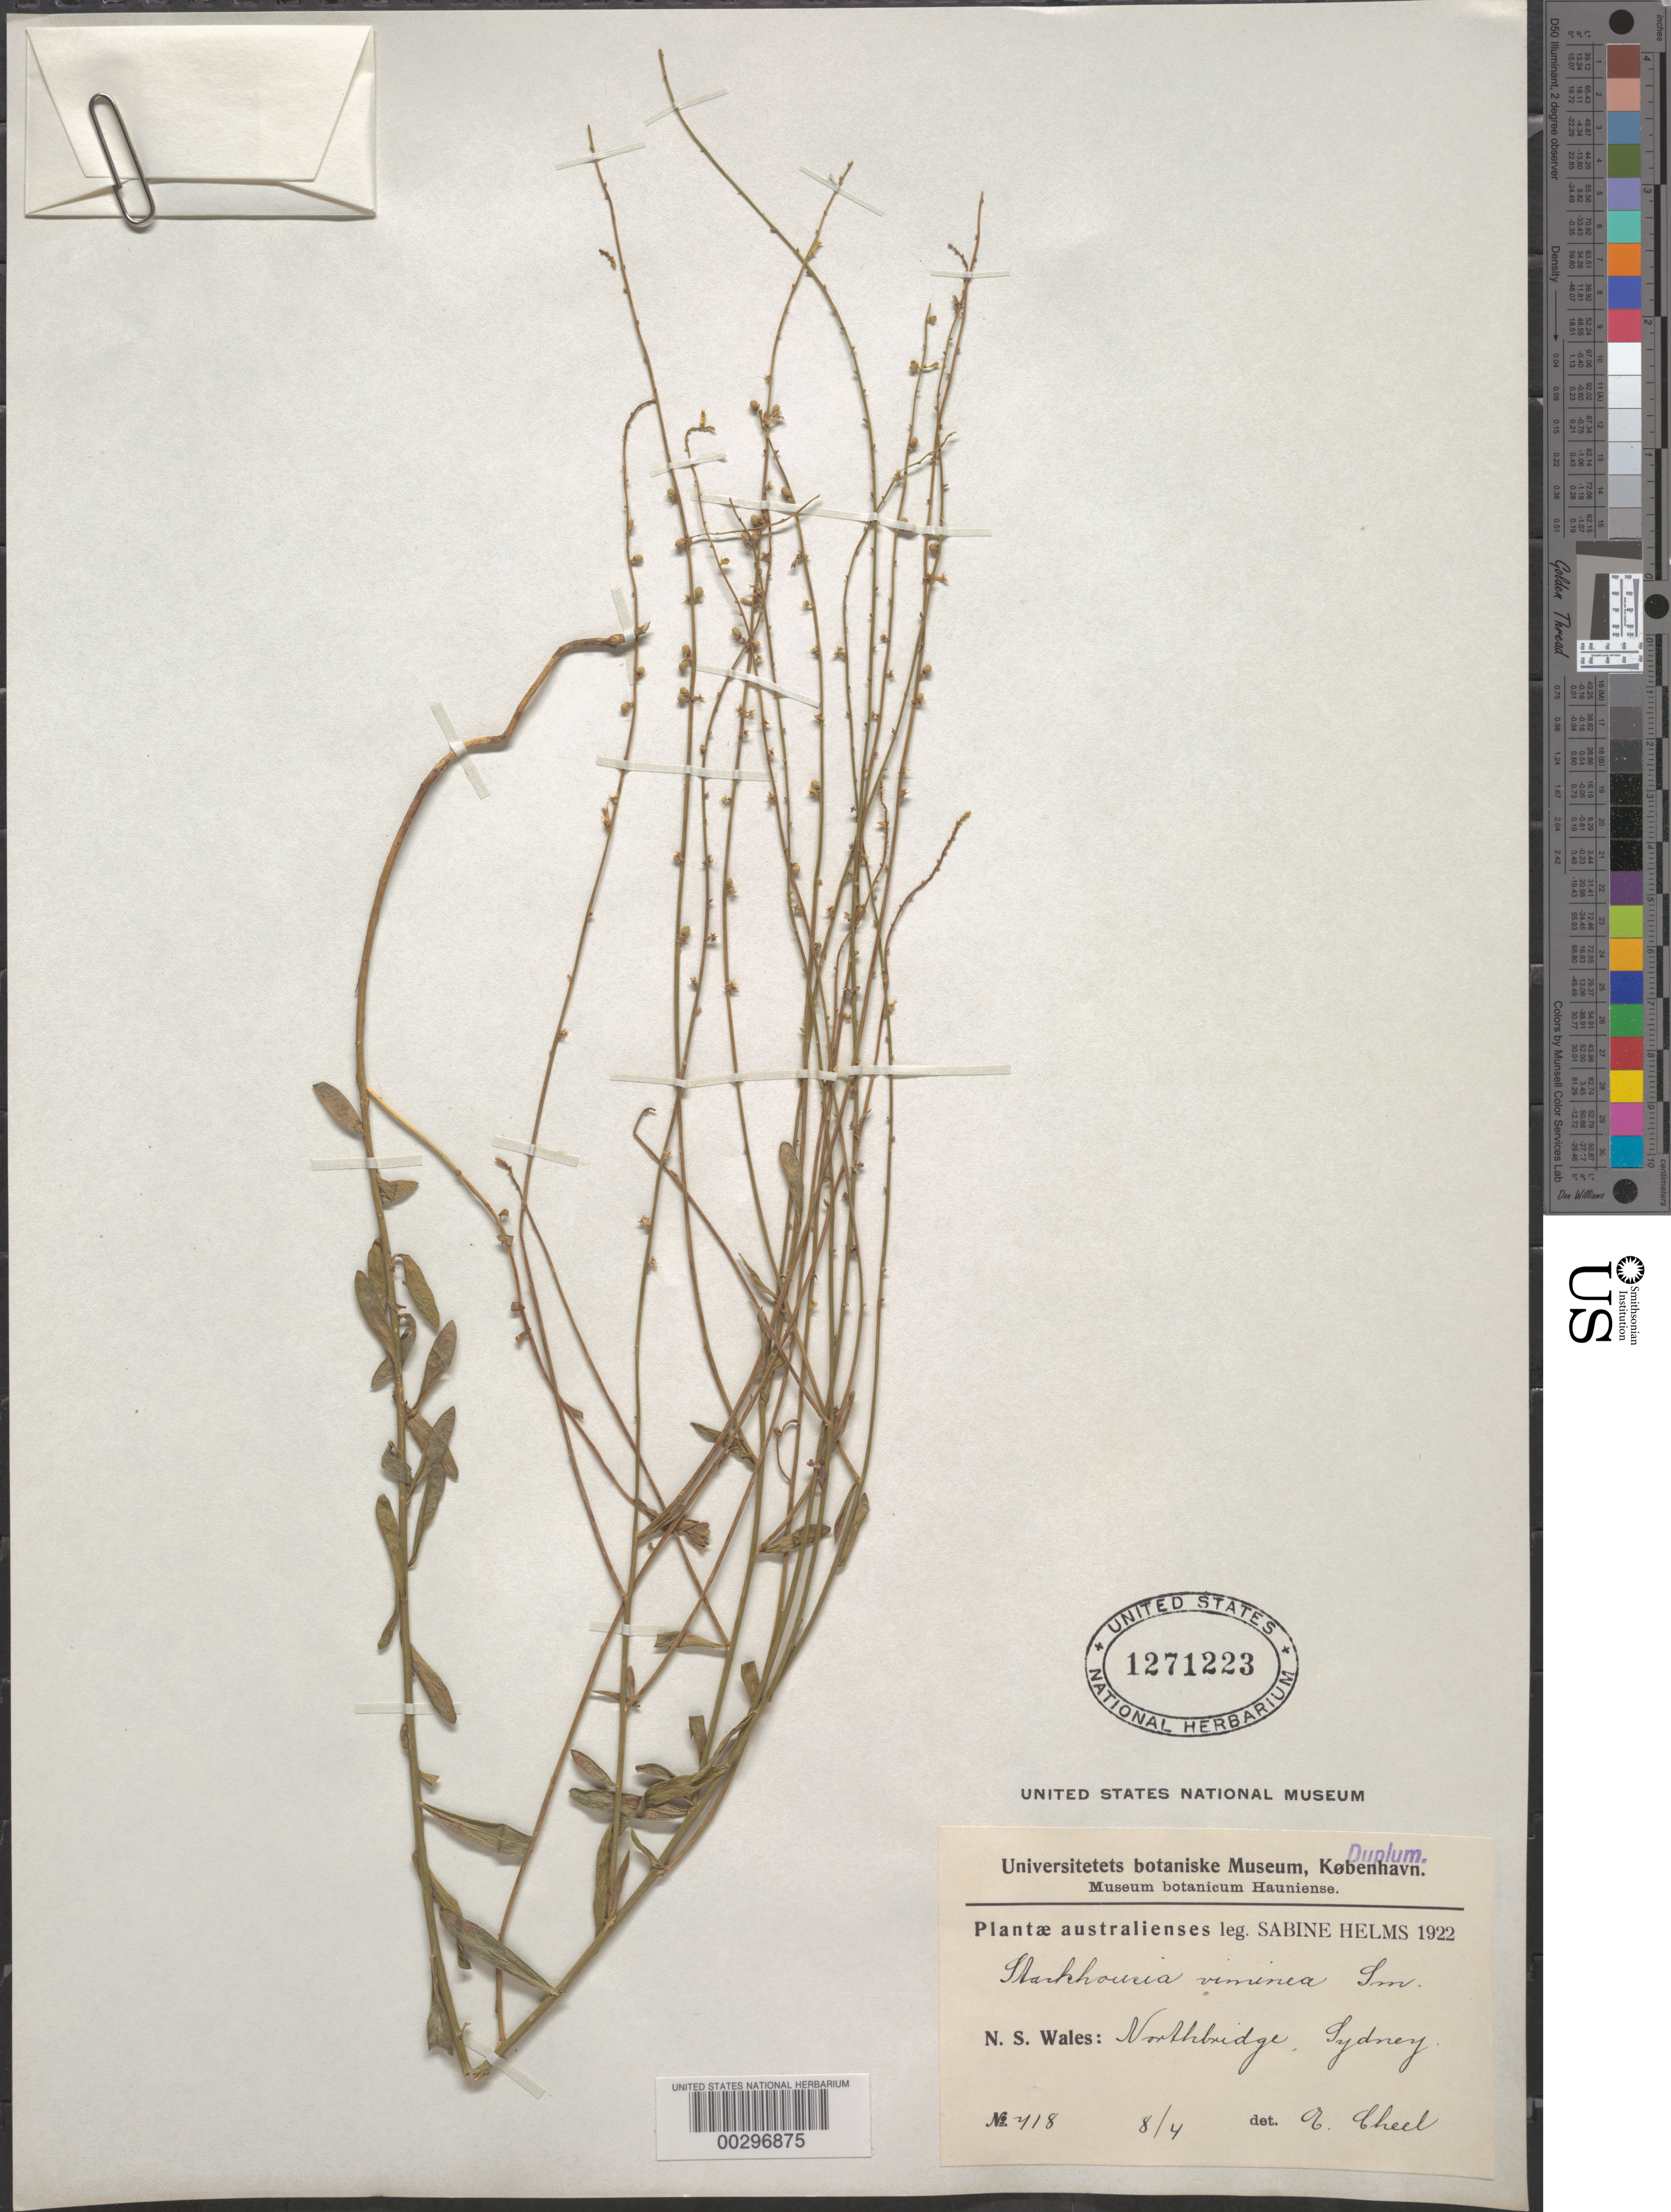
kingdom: Plantae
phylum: Tracheophyta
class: Magnoliopsida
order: Celastrales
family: Celastraceae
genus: Stackhousia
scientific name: Stackhousia viminea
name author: Small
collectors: S. Helms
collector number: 418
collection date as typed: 08 Apr 1922 or 04 Aug 1922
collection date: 1922-04-08 or 1922-08-04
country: Australia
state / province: New South Wales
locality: Northbridge, sydney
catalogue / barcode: US 1271223